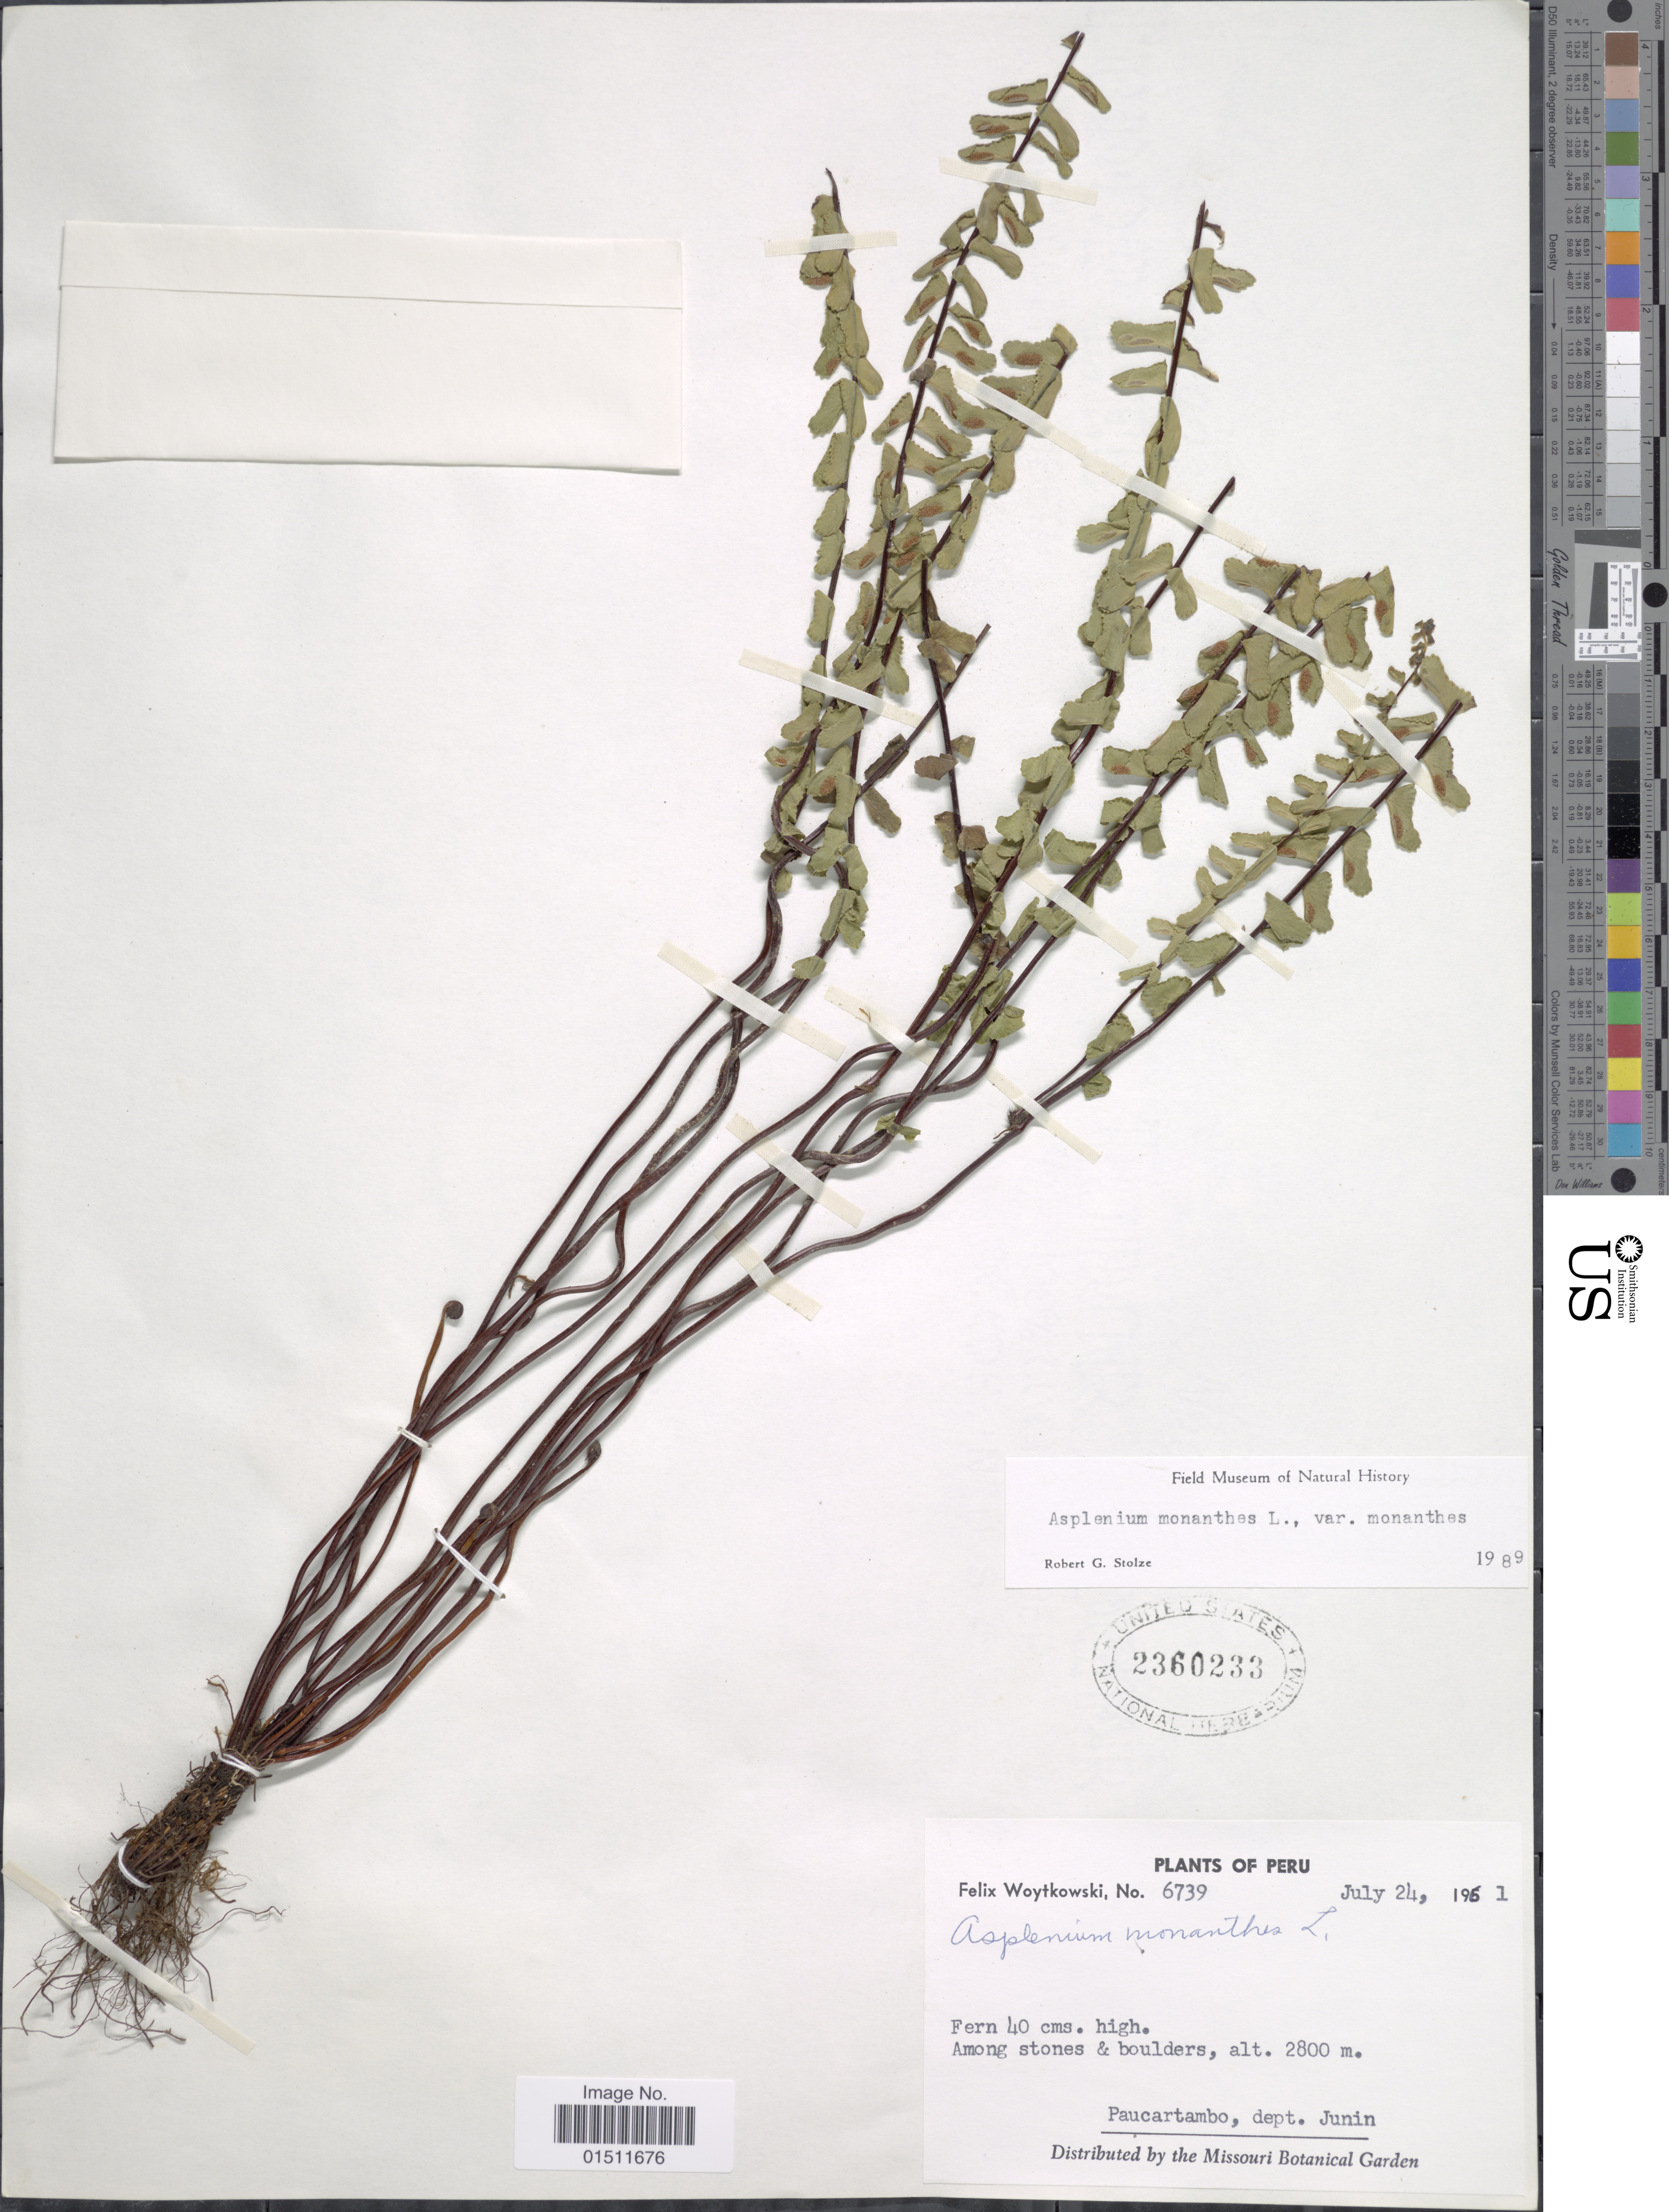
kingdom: Plantae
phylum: Tracheophyta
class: Polypodiopsida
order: Polypodiales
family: Aspleniaceae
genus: Asplenium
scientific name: Asplenium monanthes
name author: L.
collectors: F. Woytkowski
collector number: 6739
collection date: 1961-07-24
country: Peru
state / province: Junín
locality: Paucartambo, dept. Junin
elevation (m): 2800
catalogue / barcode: US 2360233